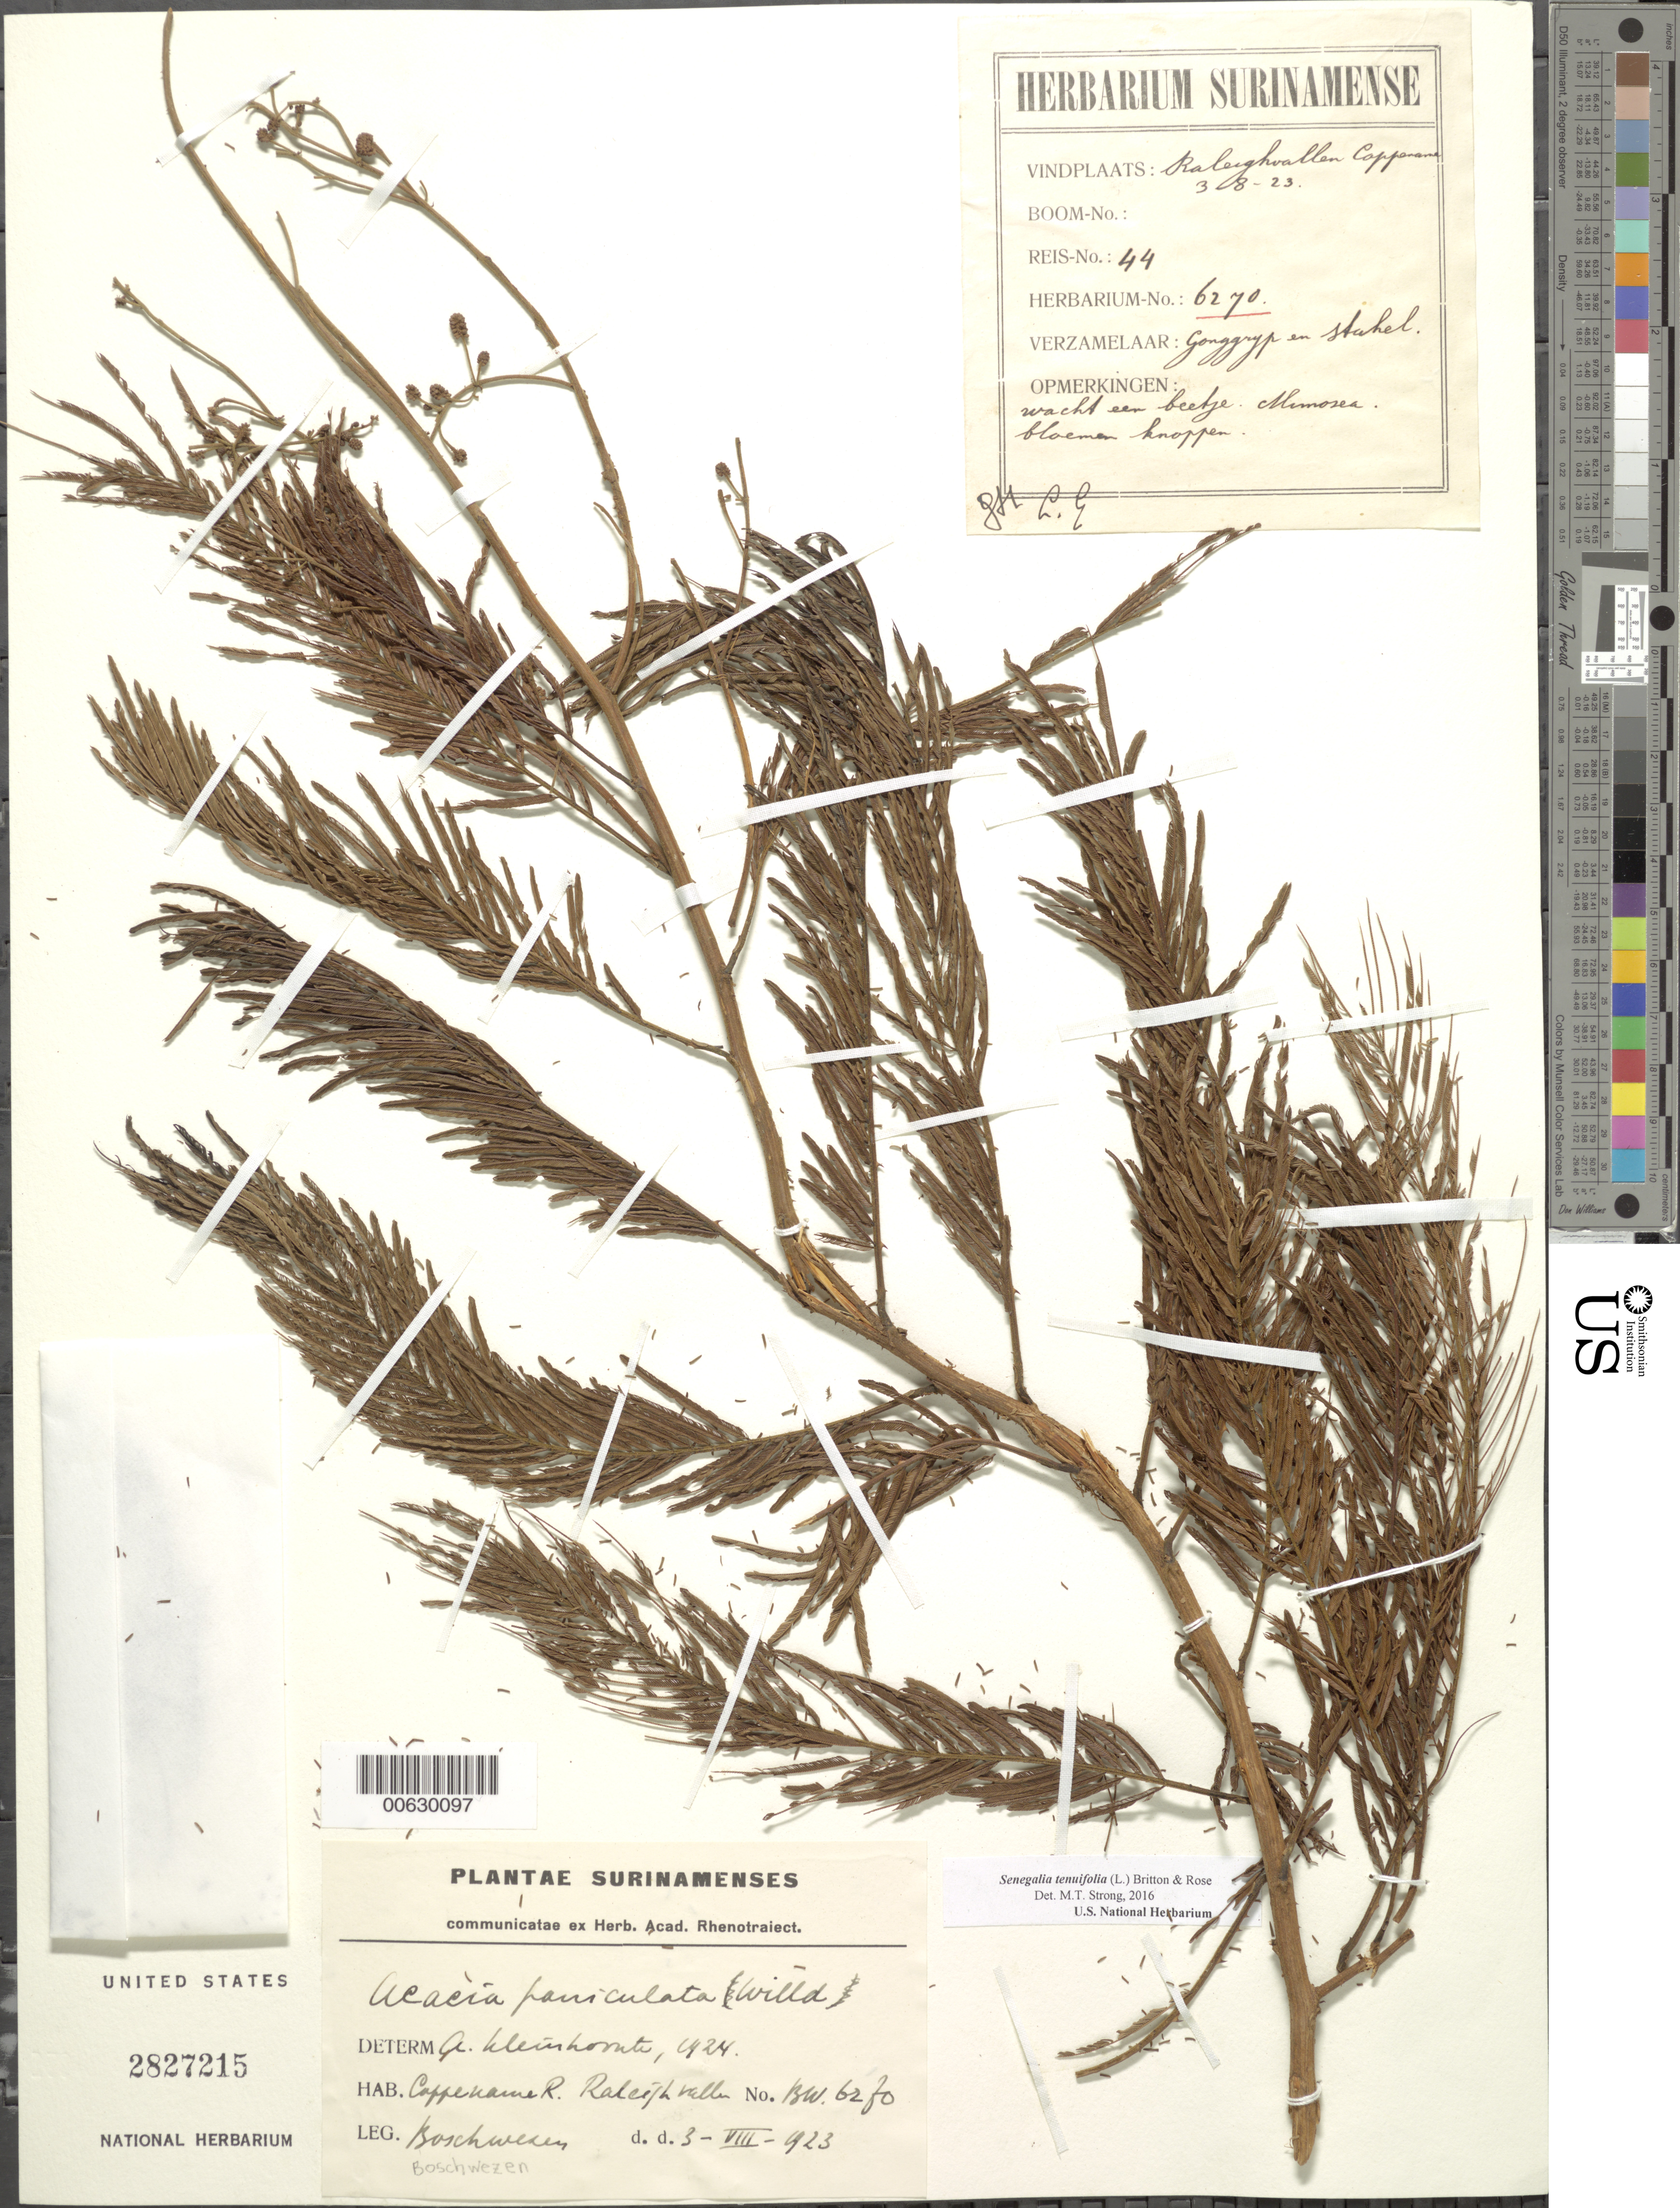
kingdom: Plantae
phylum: Tracheophyta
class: Magnoliopsida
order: Fabales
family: Fabaceae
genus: Senegalia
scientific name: Senegalia tenuifolia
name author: (L.) Britton & Rose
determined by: Strong, M. T., (US), Smithsonian Institution - National Museum of Natural History (UNITED STATES)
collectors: B. Boschwezen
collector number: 6270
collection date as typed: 3-Aug-23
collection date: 1923-08-03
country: Suriname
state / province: Saramacca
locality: Coppename R., near Raleigh Falls, Voltzberg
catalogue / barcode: US 2827215